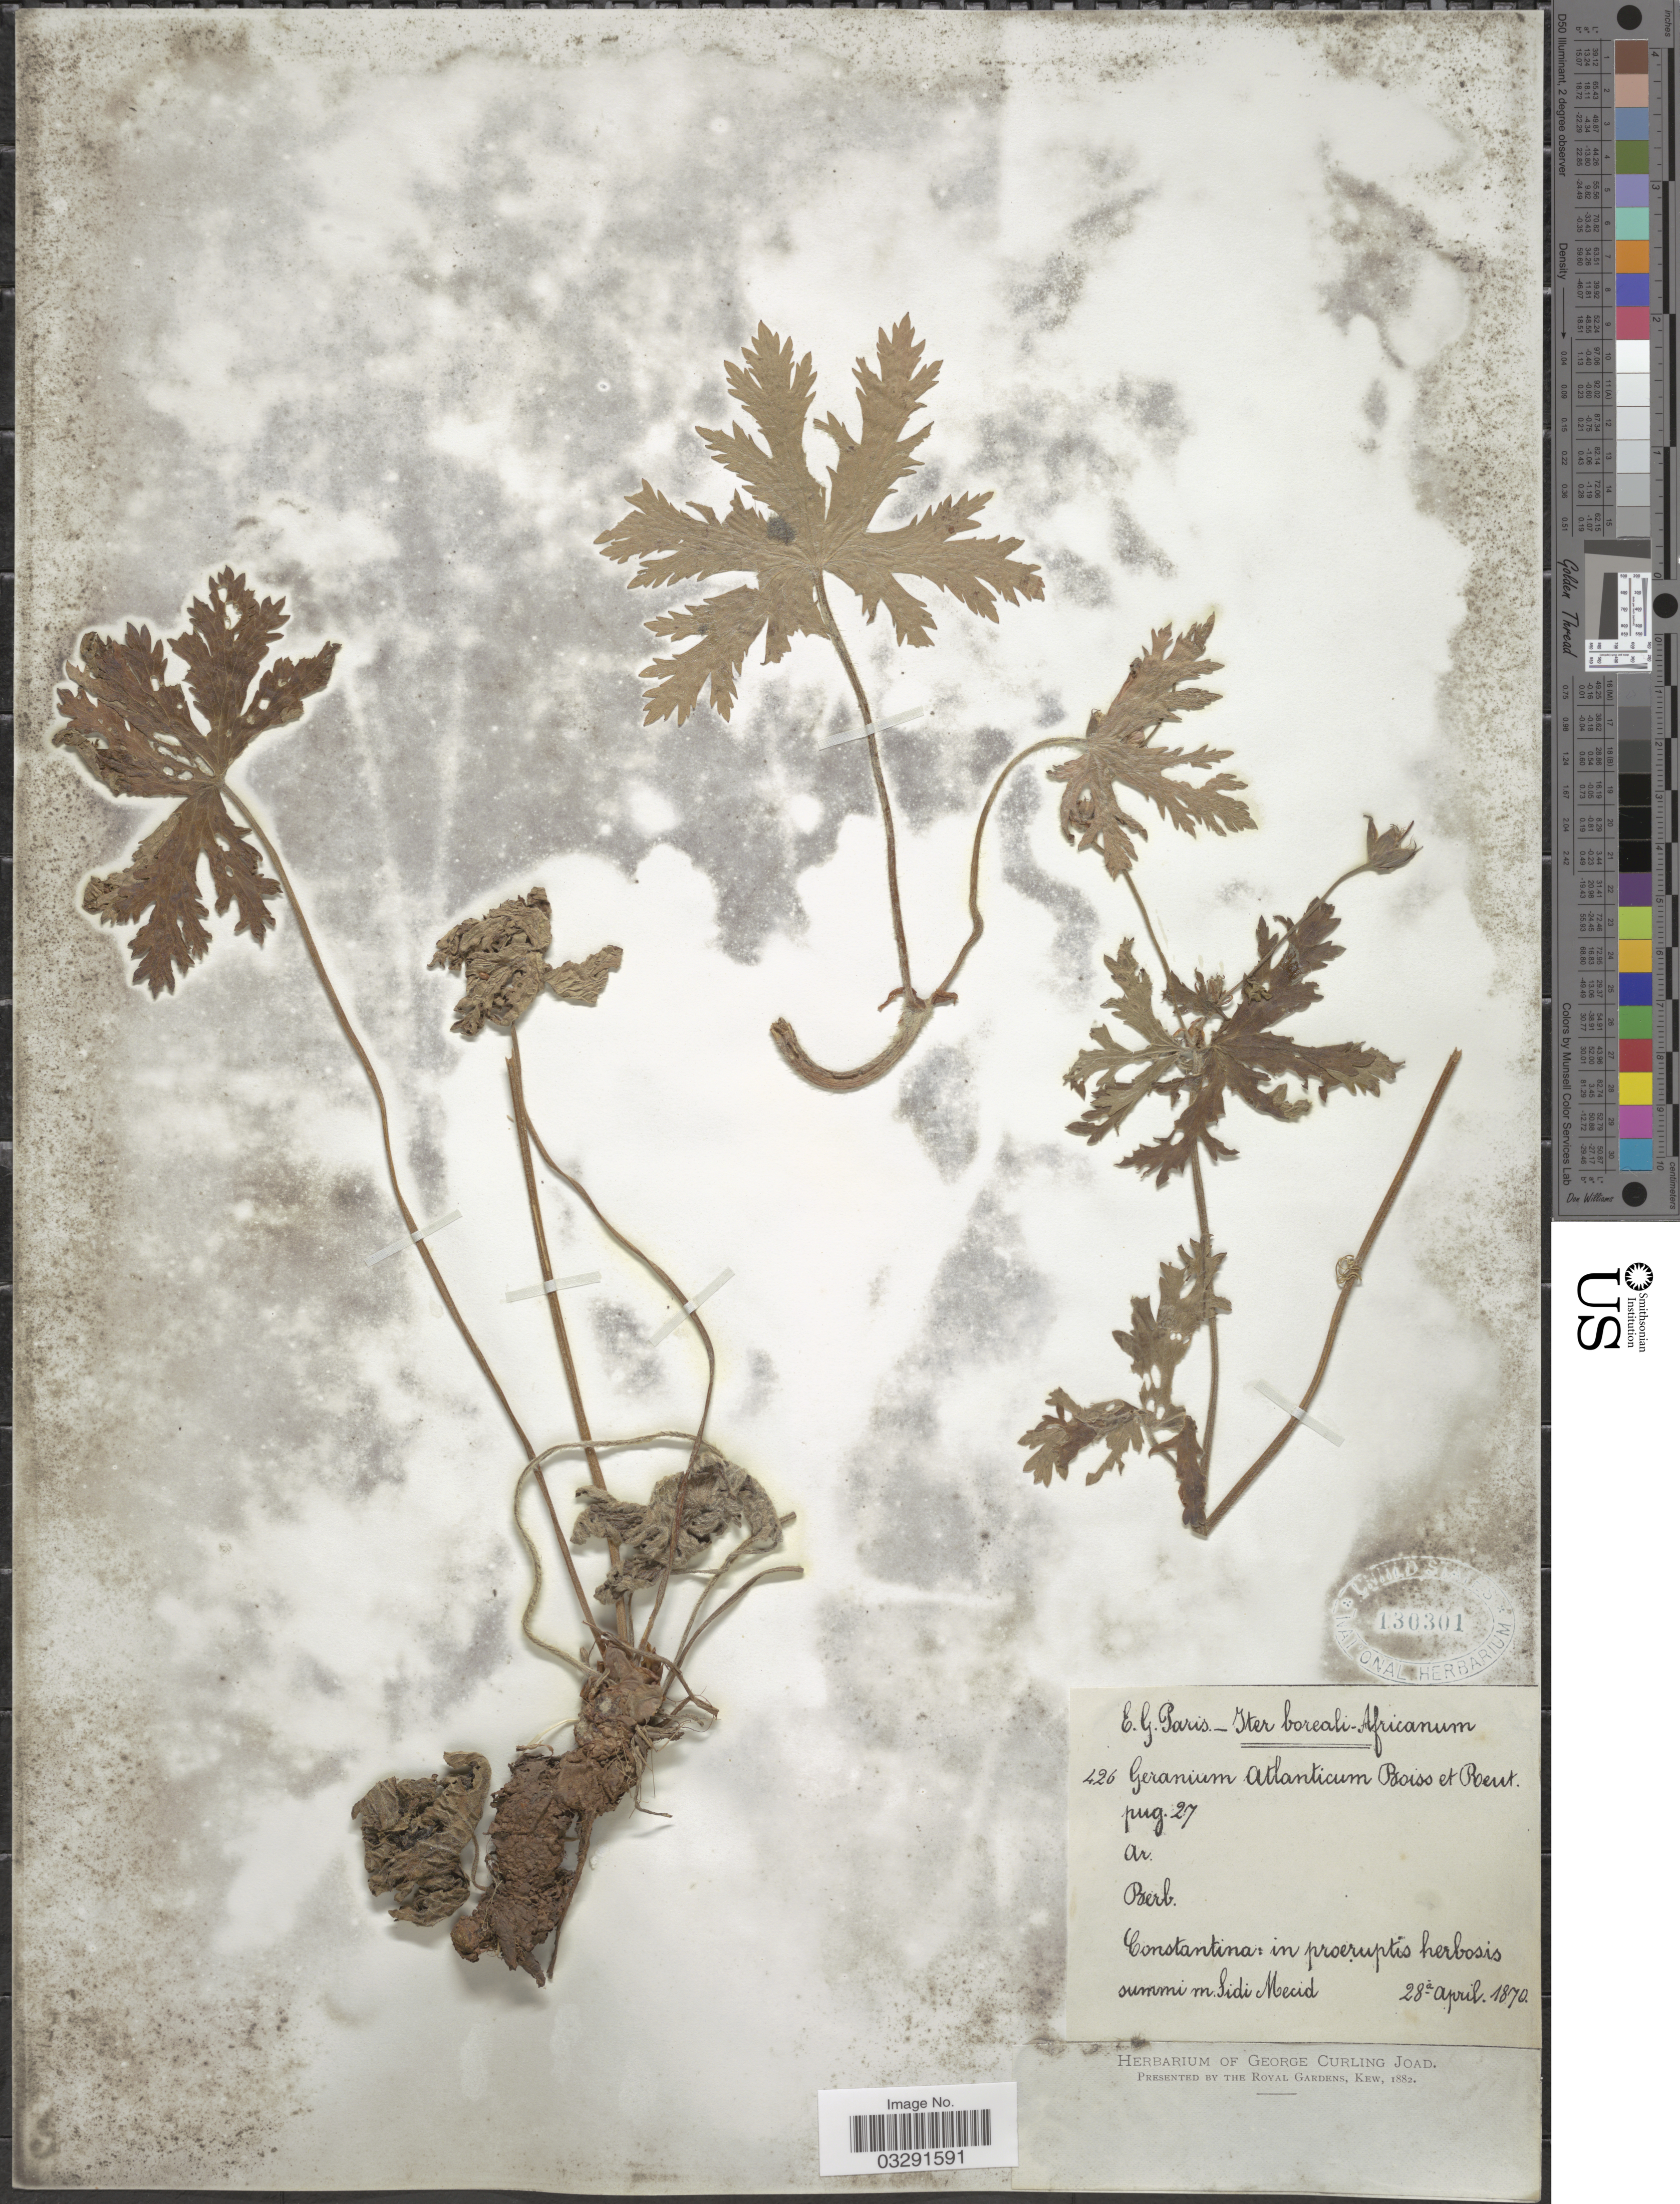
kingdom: Plantae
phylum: Tracheophyta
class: Magnoliopsida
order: Geraniales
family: Geraniaceae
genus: Geranium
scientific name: Geranium atlanticum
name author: Boiss.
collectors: Paris, E.G.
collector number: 426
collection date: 1870-04-28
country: Algeria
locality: Iter boreali-Africanum. Constantina in proeruptis herbosis summi m. Sidi Mecid [unsure placement].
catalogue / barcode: US 130301